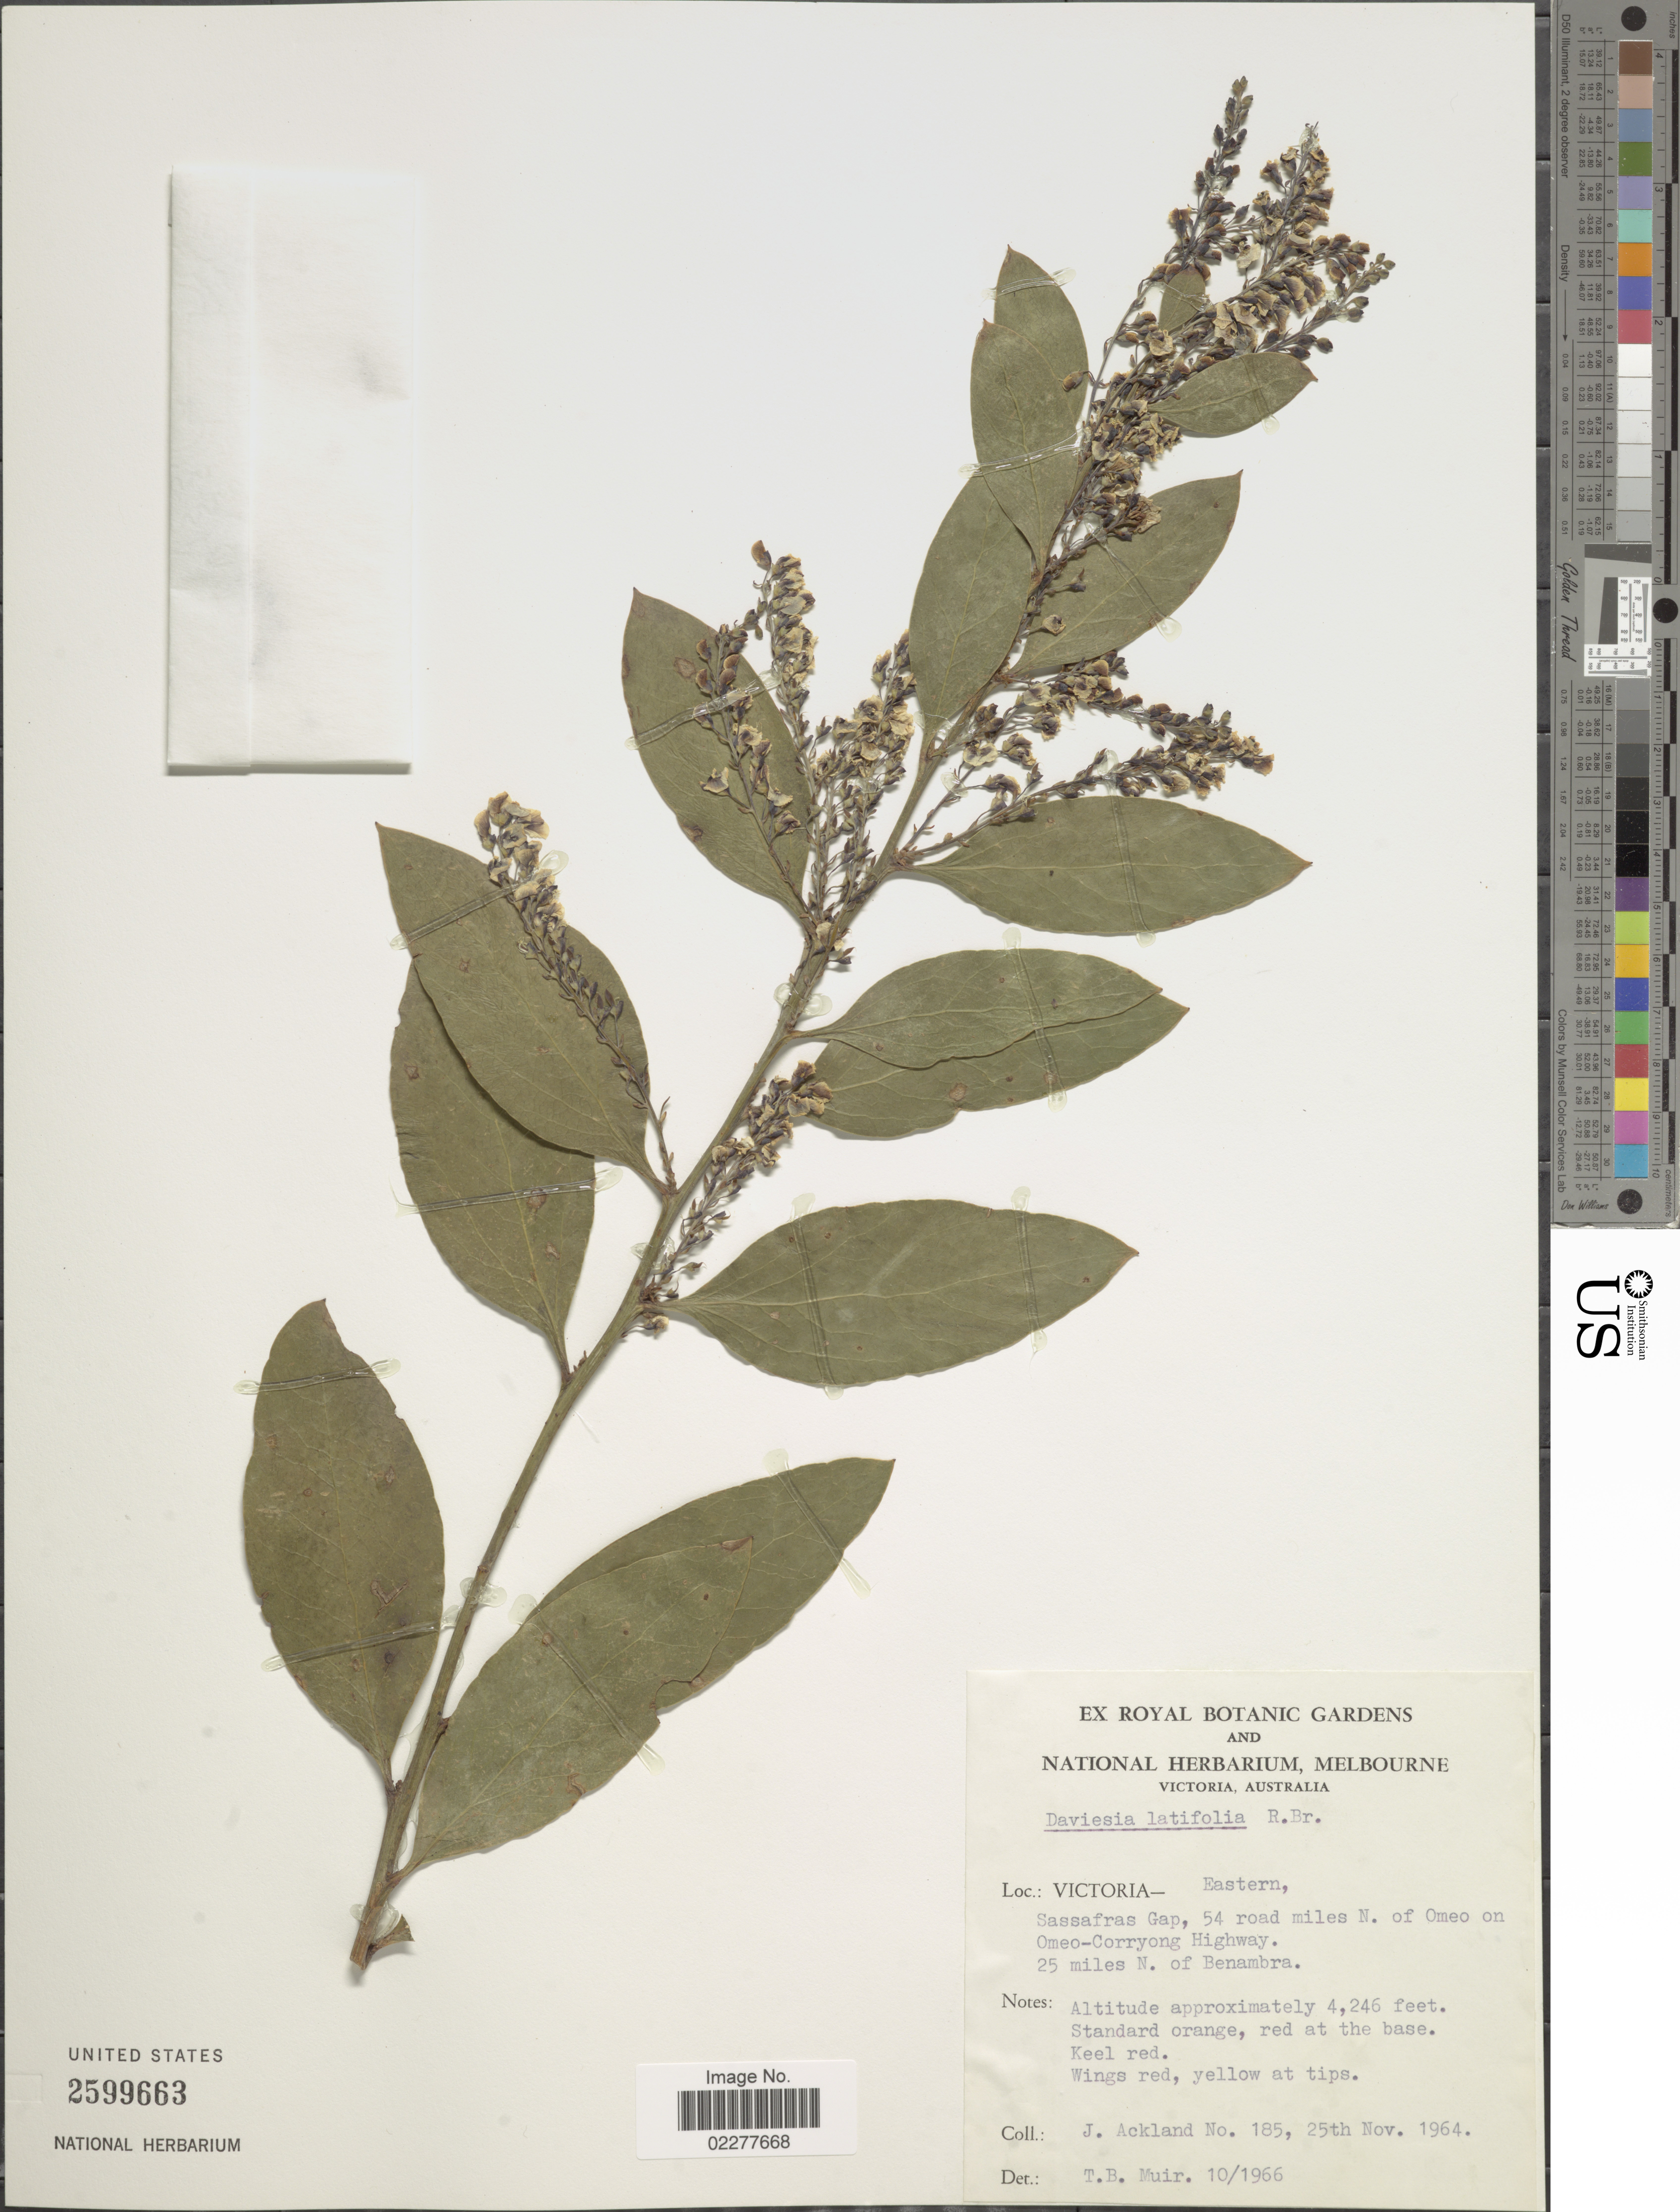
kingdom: Plantae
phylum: Tracheophyta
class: Magnoliopsida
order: Fabales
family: Fabaceae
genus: Daviesia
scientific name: Daviesia latifolia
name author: R. Br.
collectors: J. J. Ackland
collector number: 185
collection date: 1964-11-25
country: Australia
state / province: Victoria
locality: Victoria - Eastern, Sassafras Gap, 54 road miles N. of Omeo on Omeo-Corryong Highway. 25 miles N. of Benambra.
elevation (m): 1294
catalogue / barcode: US 2599663